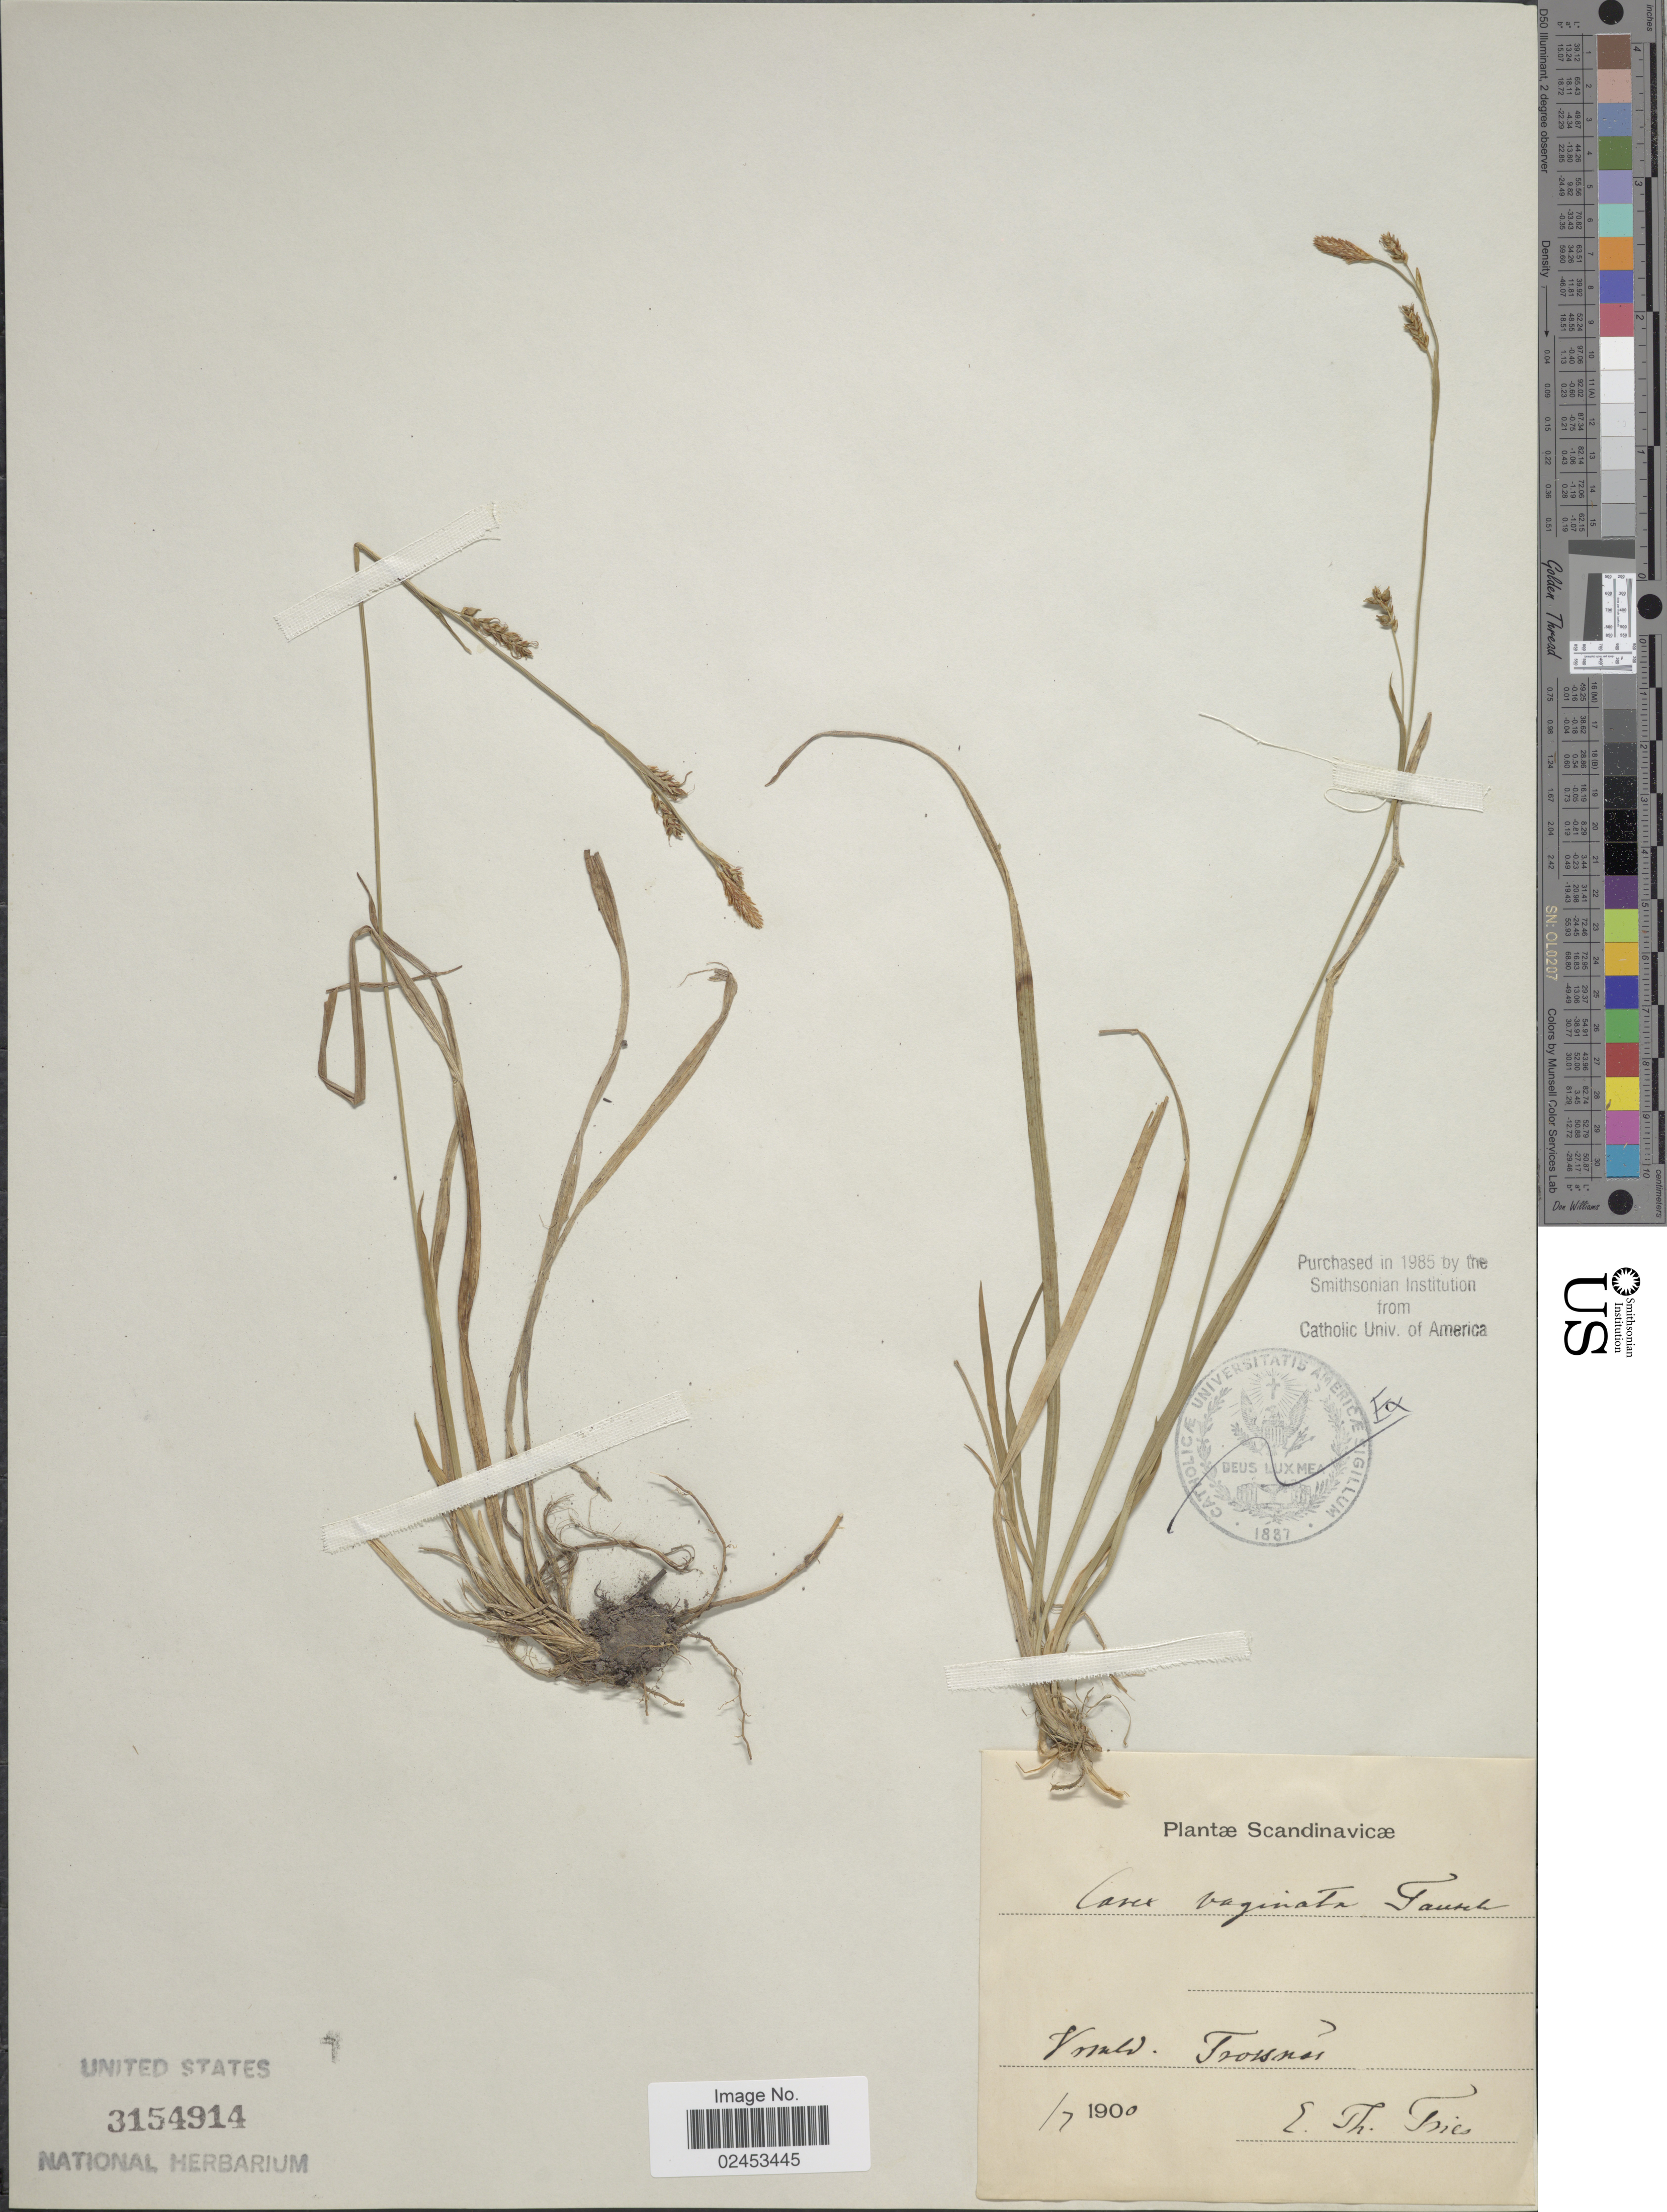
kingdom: Plantae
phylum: Tracheophyta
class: Liliopsida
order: Poales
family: Cyperaceae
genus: Carex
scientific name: Carex vaginata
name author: Tausch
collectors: E. Fries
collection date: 1900-07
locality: [illegible text], Trossnas, Scandinavicæ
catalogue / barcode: US 3154914